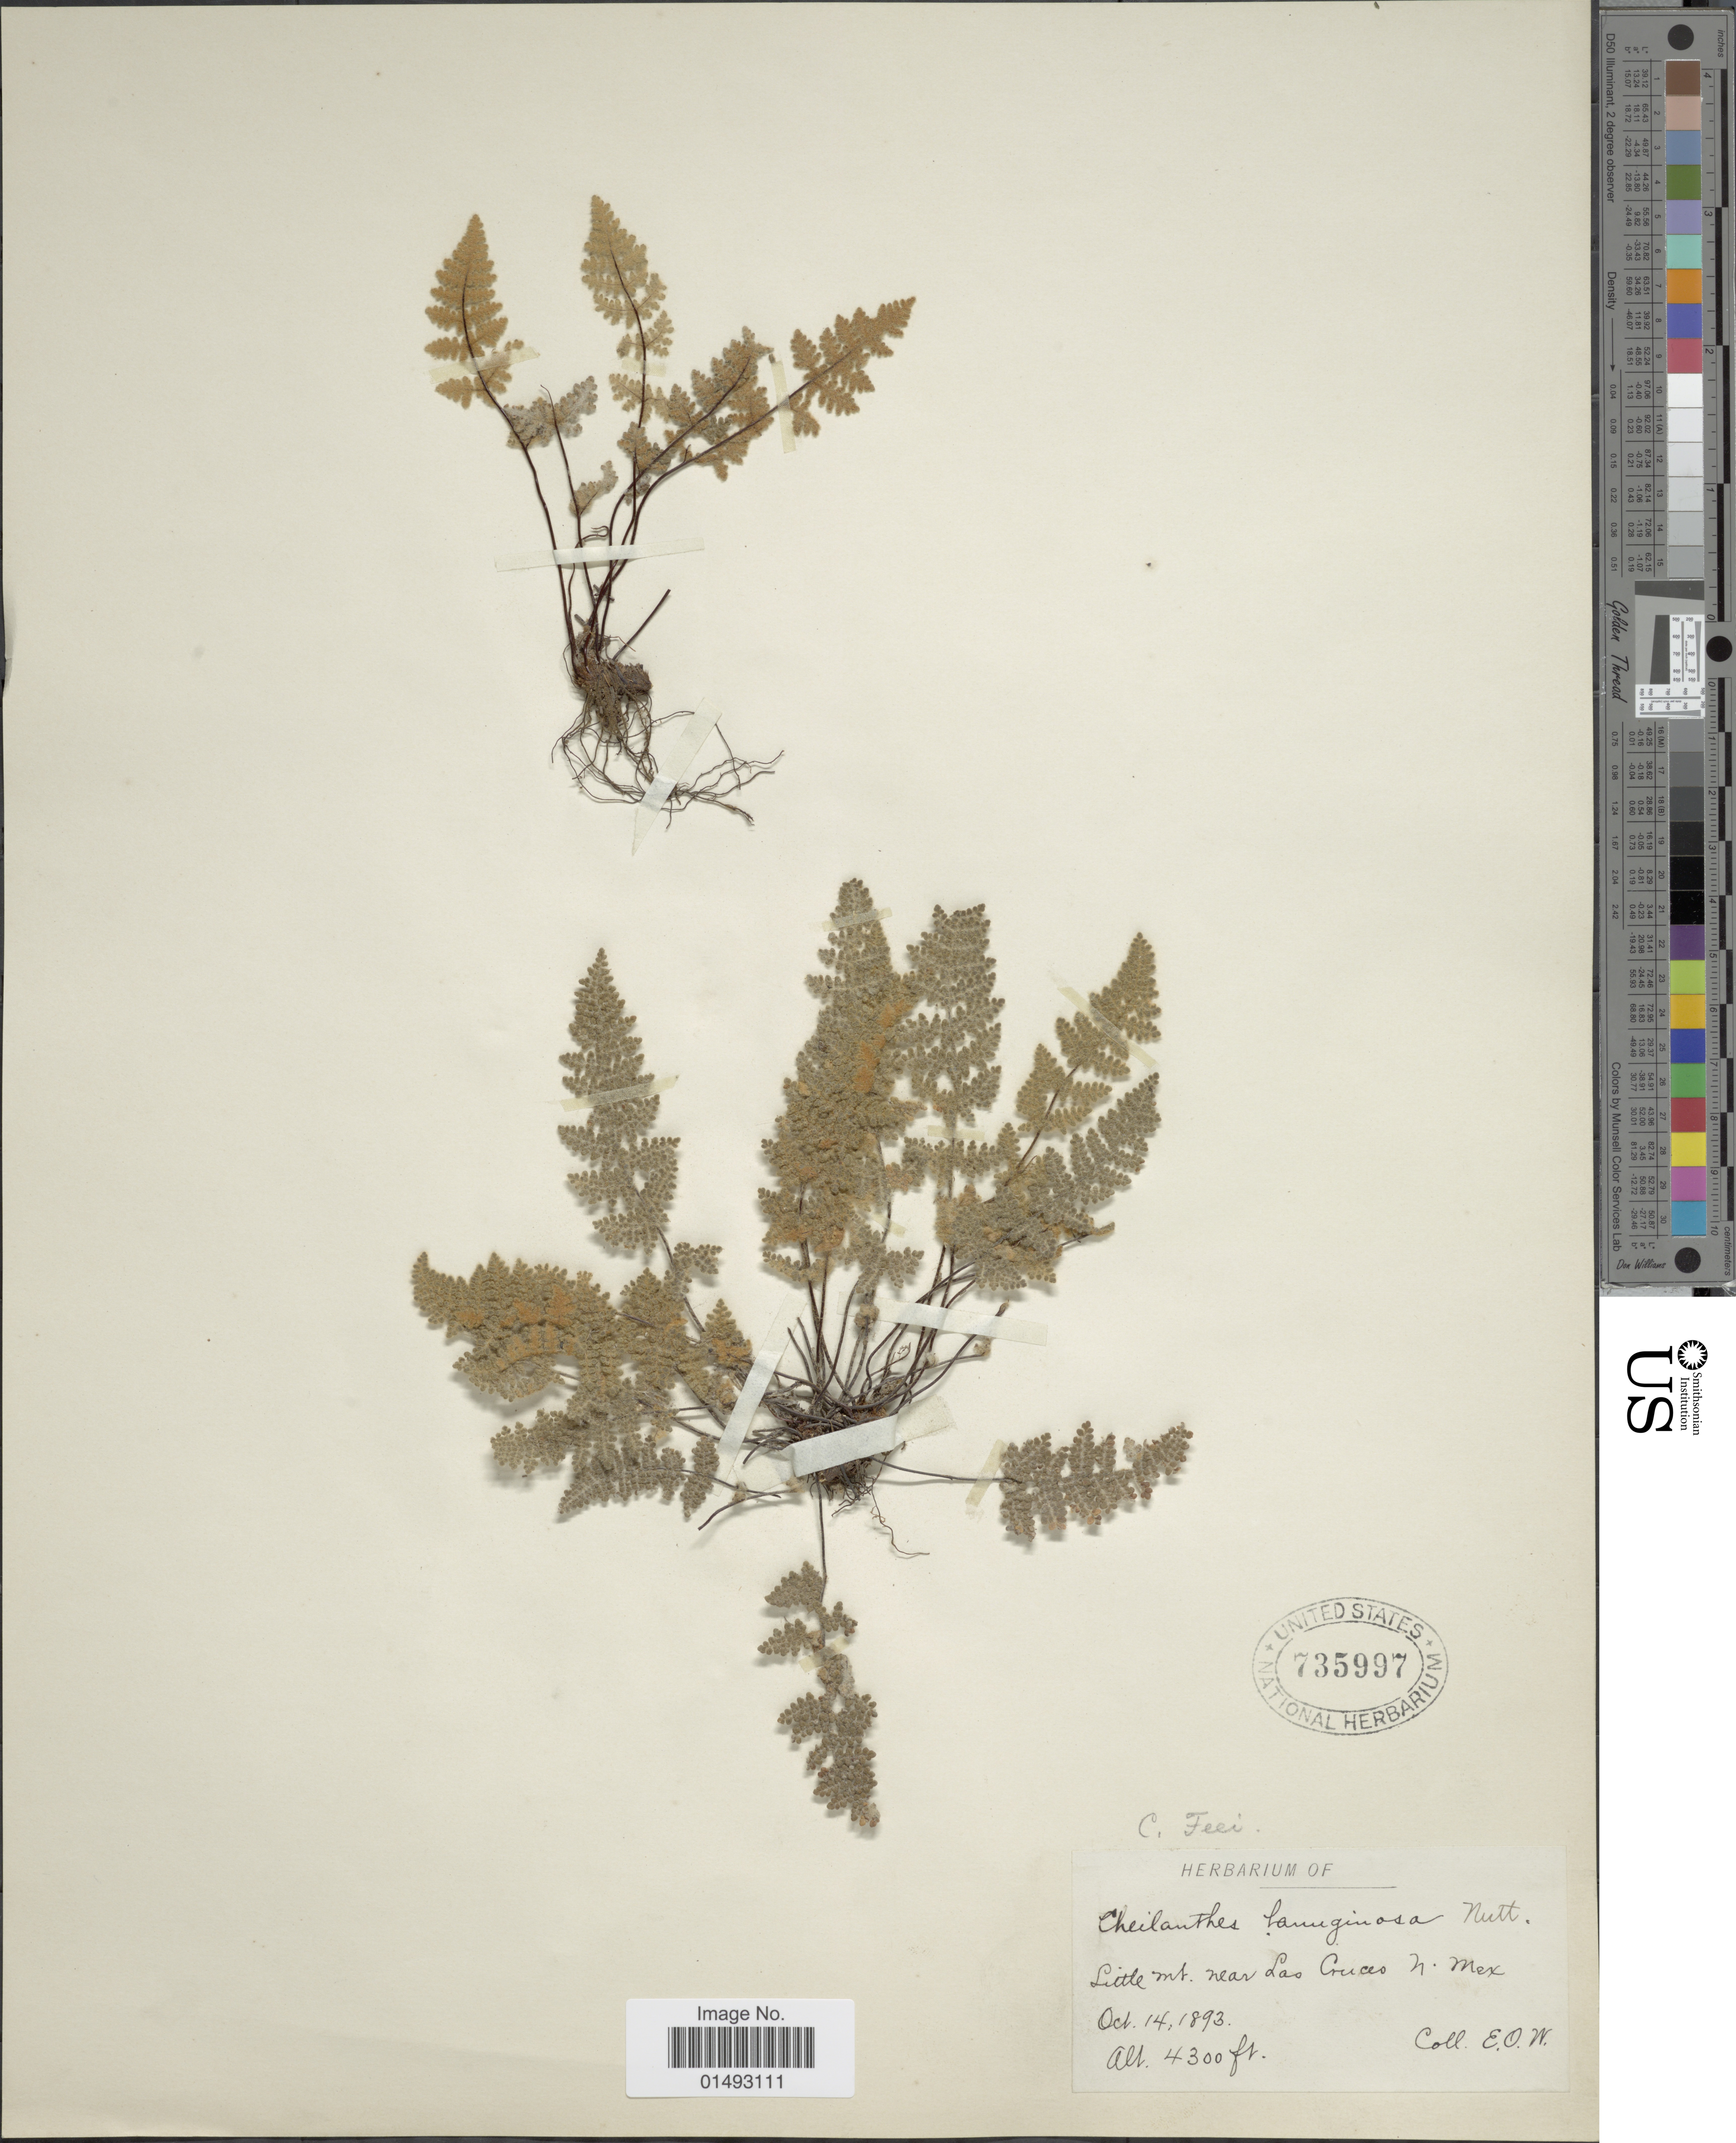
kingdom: Plantae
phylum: Tracheophyta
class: Polypodiopsida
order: Polypodiales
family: Pteridaceae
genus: Myriopteris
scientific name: Myriopteris gracilis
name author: Fée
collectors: E. O. W.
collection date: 1893-10-14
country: United States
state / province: New Mexico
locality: Little mt near Las Cruces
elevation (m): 1311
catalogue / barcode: US 735997